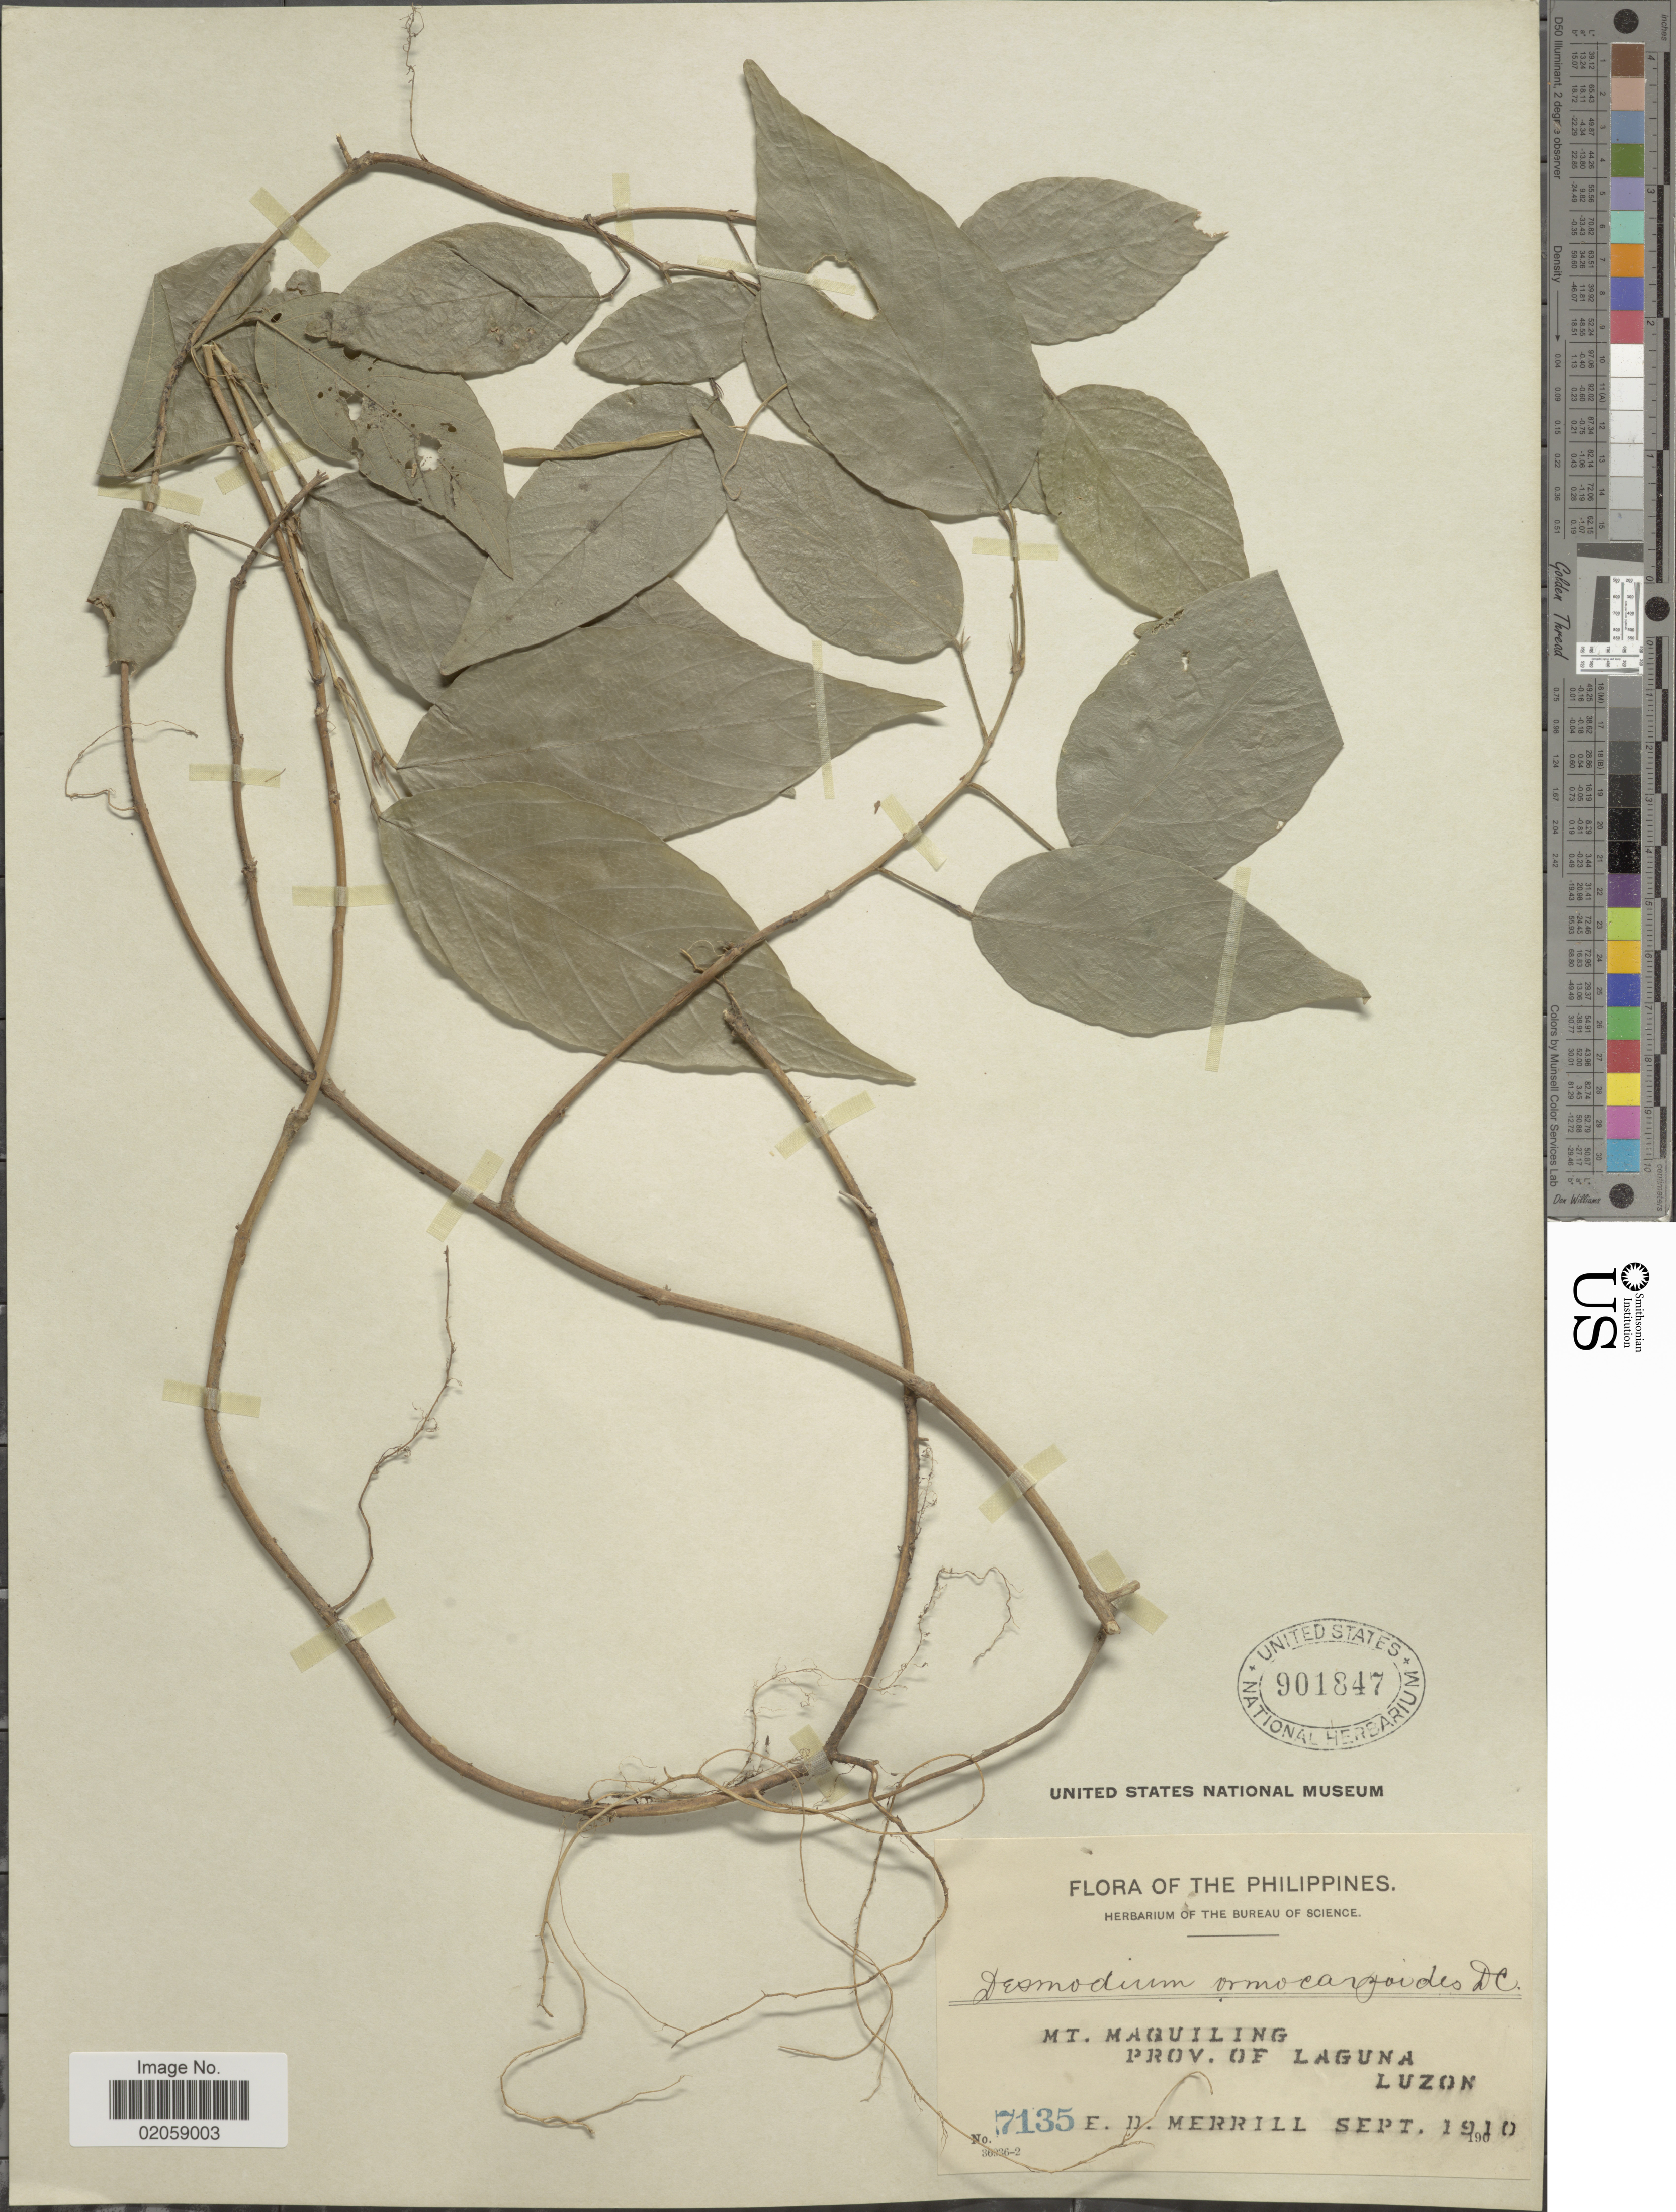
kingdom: Plantae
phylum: Tracheophyta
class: Magnoliopsida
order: Fabales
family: Fabaceae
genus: Hanslia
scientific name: Hanslia ormocarpoides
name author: (DC.) H. Ohashi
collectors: E. D. Merrill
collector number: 7135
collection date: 1910-09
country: Philippines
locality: Mt. Maquiling. Prov. of Laguna. Luzon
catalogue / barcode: US 901847